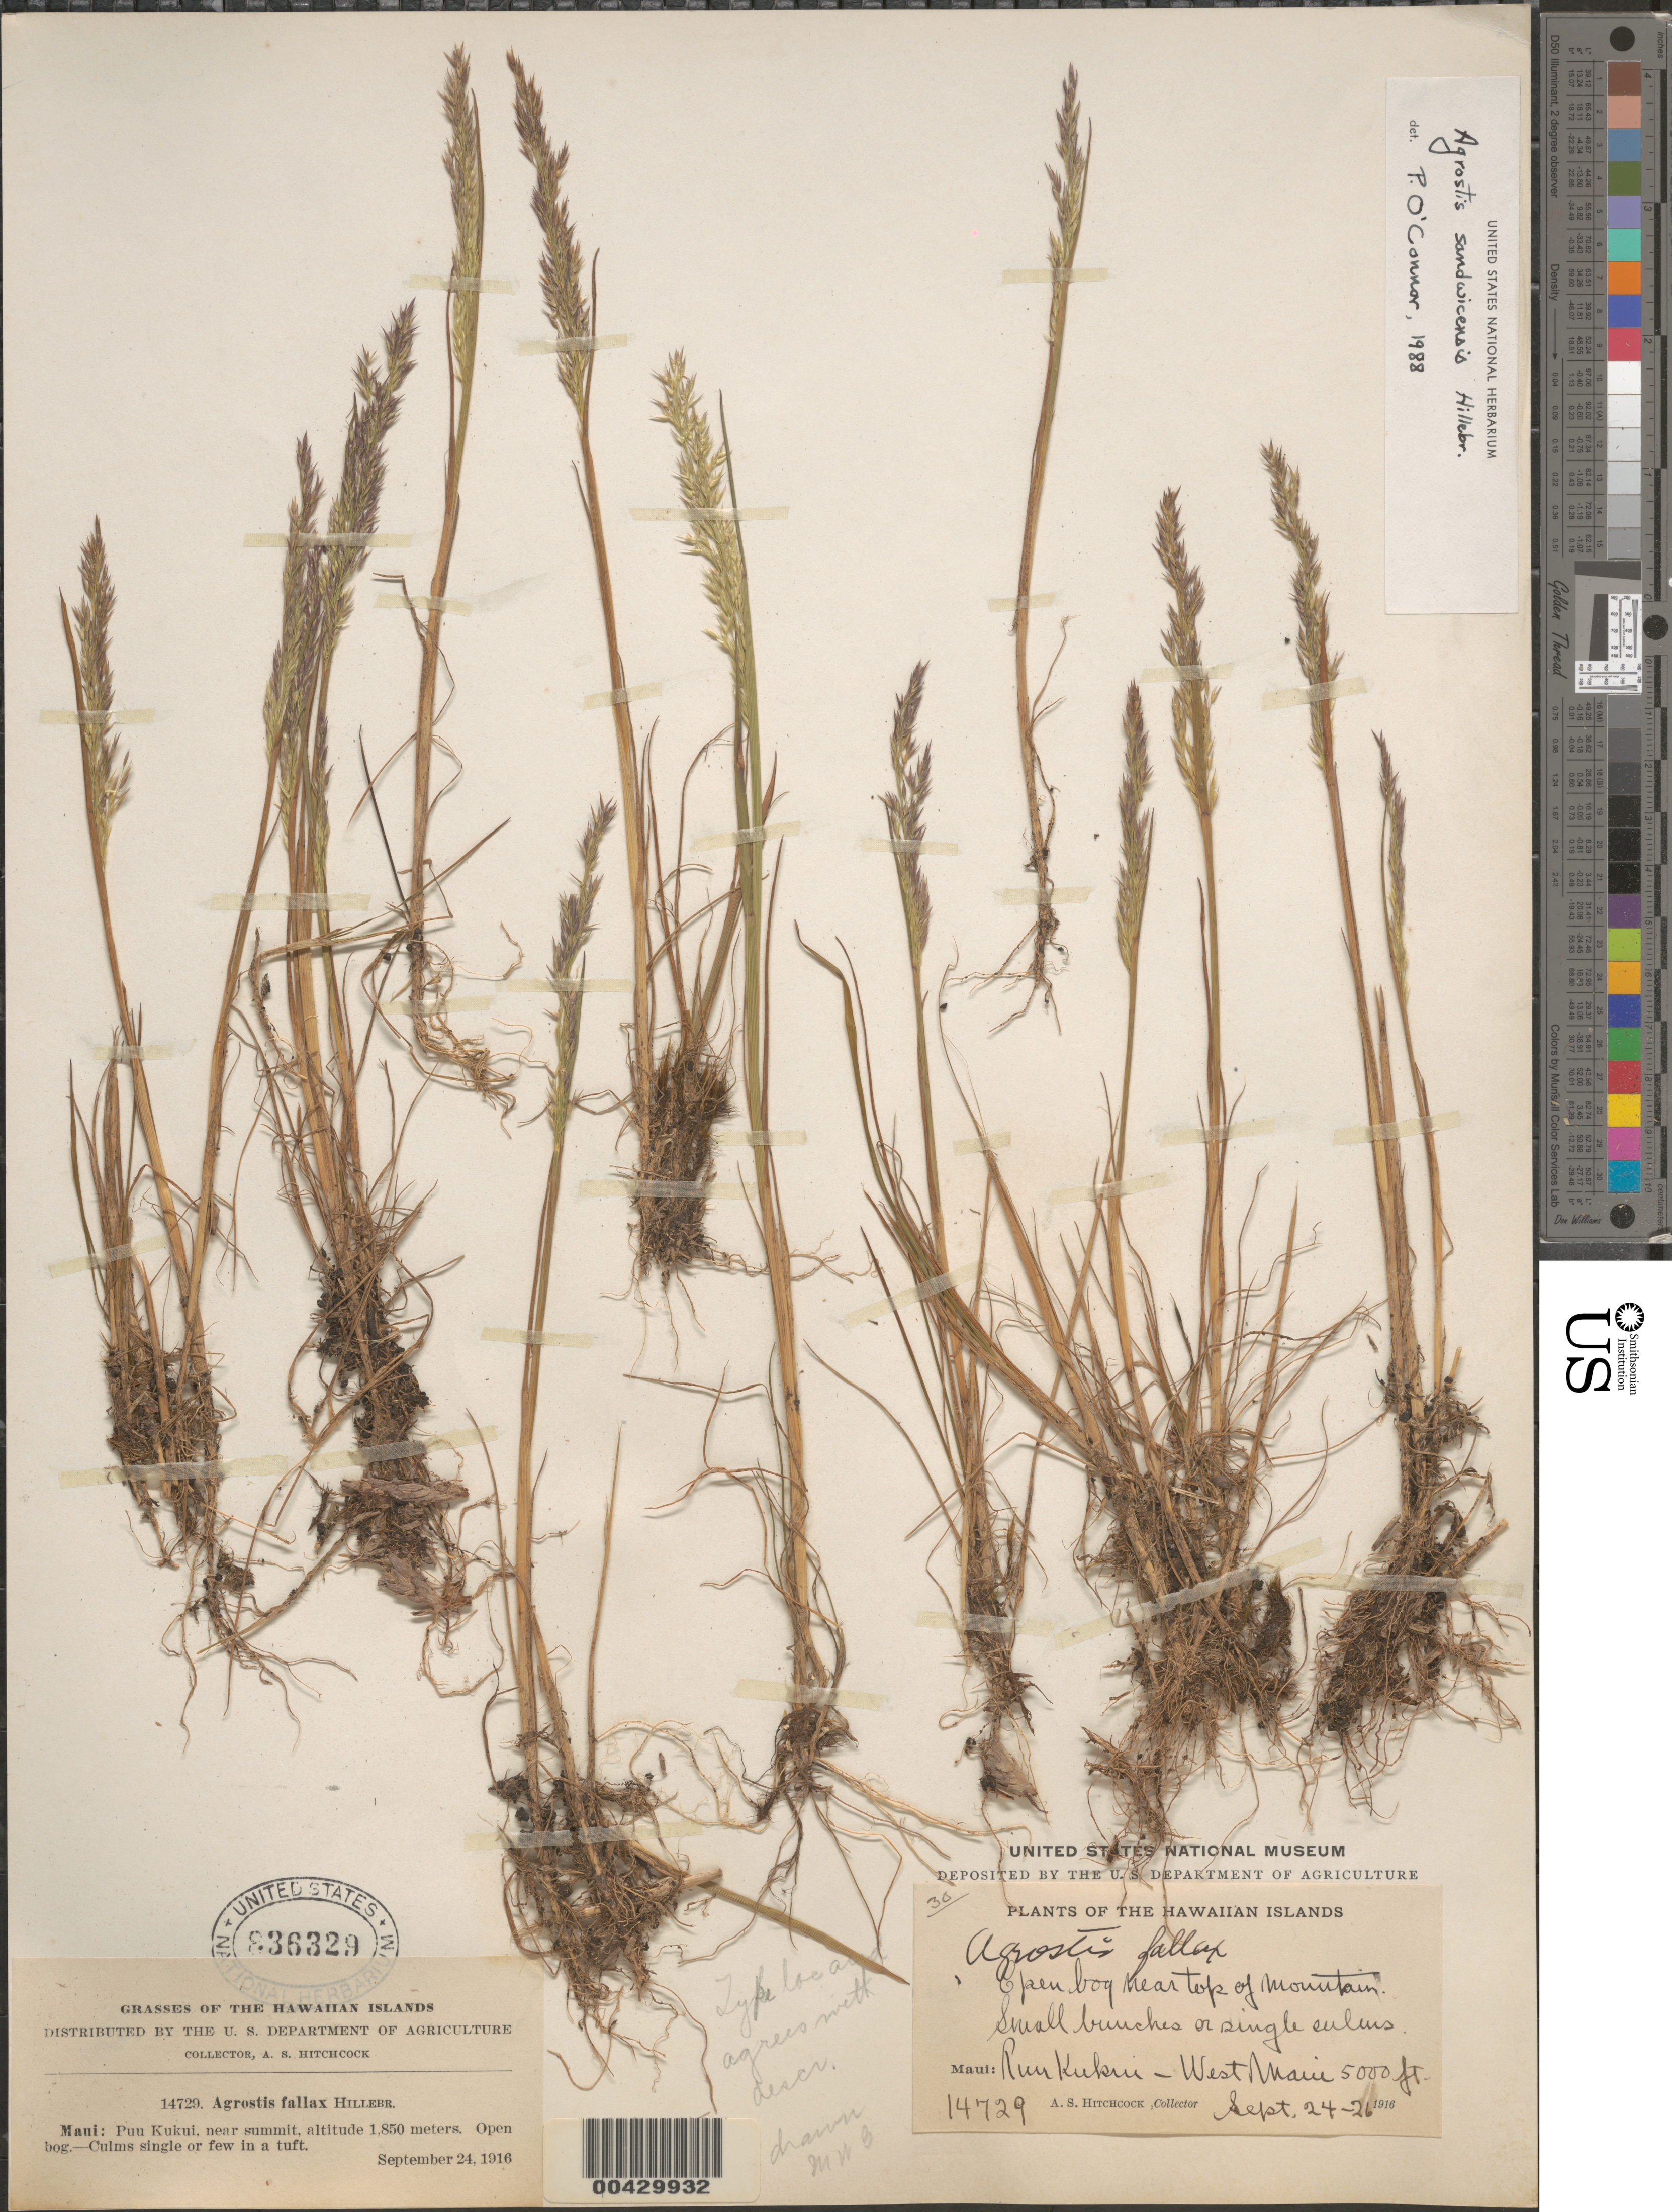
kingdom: Plantae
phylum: Tracheophyta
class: Liliopsida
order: Poales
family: Poaceae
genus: Agrostis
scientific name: Agrostis sandwicensis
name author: Hillebr.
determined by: O'Connor, P.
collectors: A. S. Hitchcock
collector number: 14729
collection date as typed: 24 Sep 1916 to 26 Sep 1916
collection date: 1916-09-24/1916-09-26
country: United States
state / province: Hawaii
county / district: Maui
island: Maui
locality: Puu Kukui - West Maui, bog near top of mountain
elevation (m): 1524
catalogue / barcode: US 836329